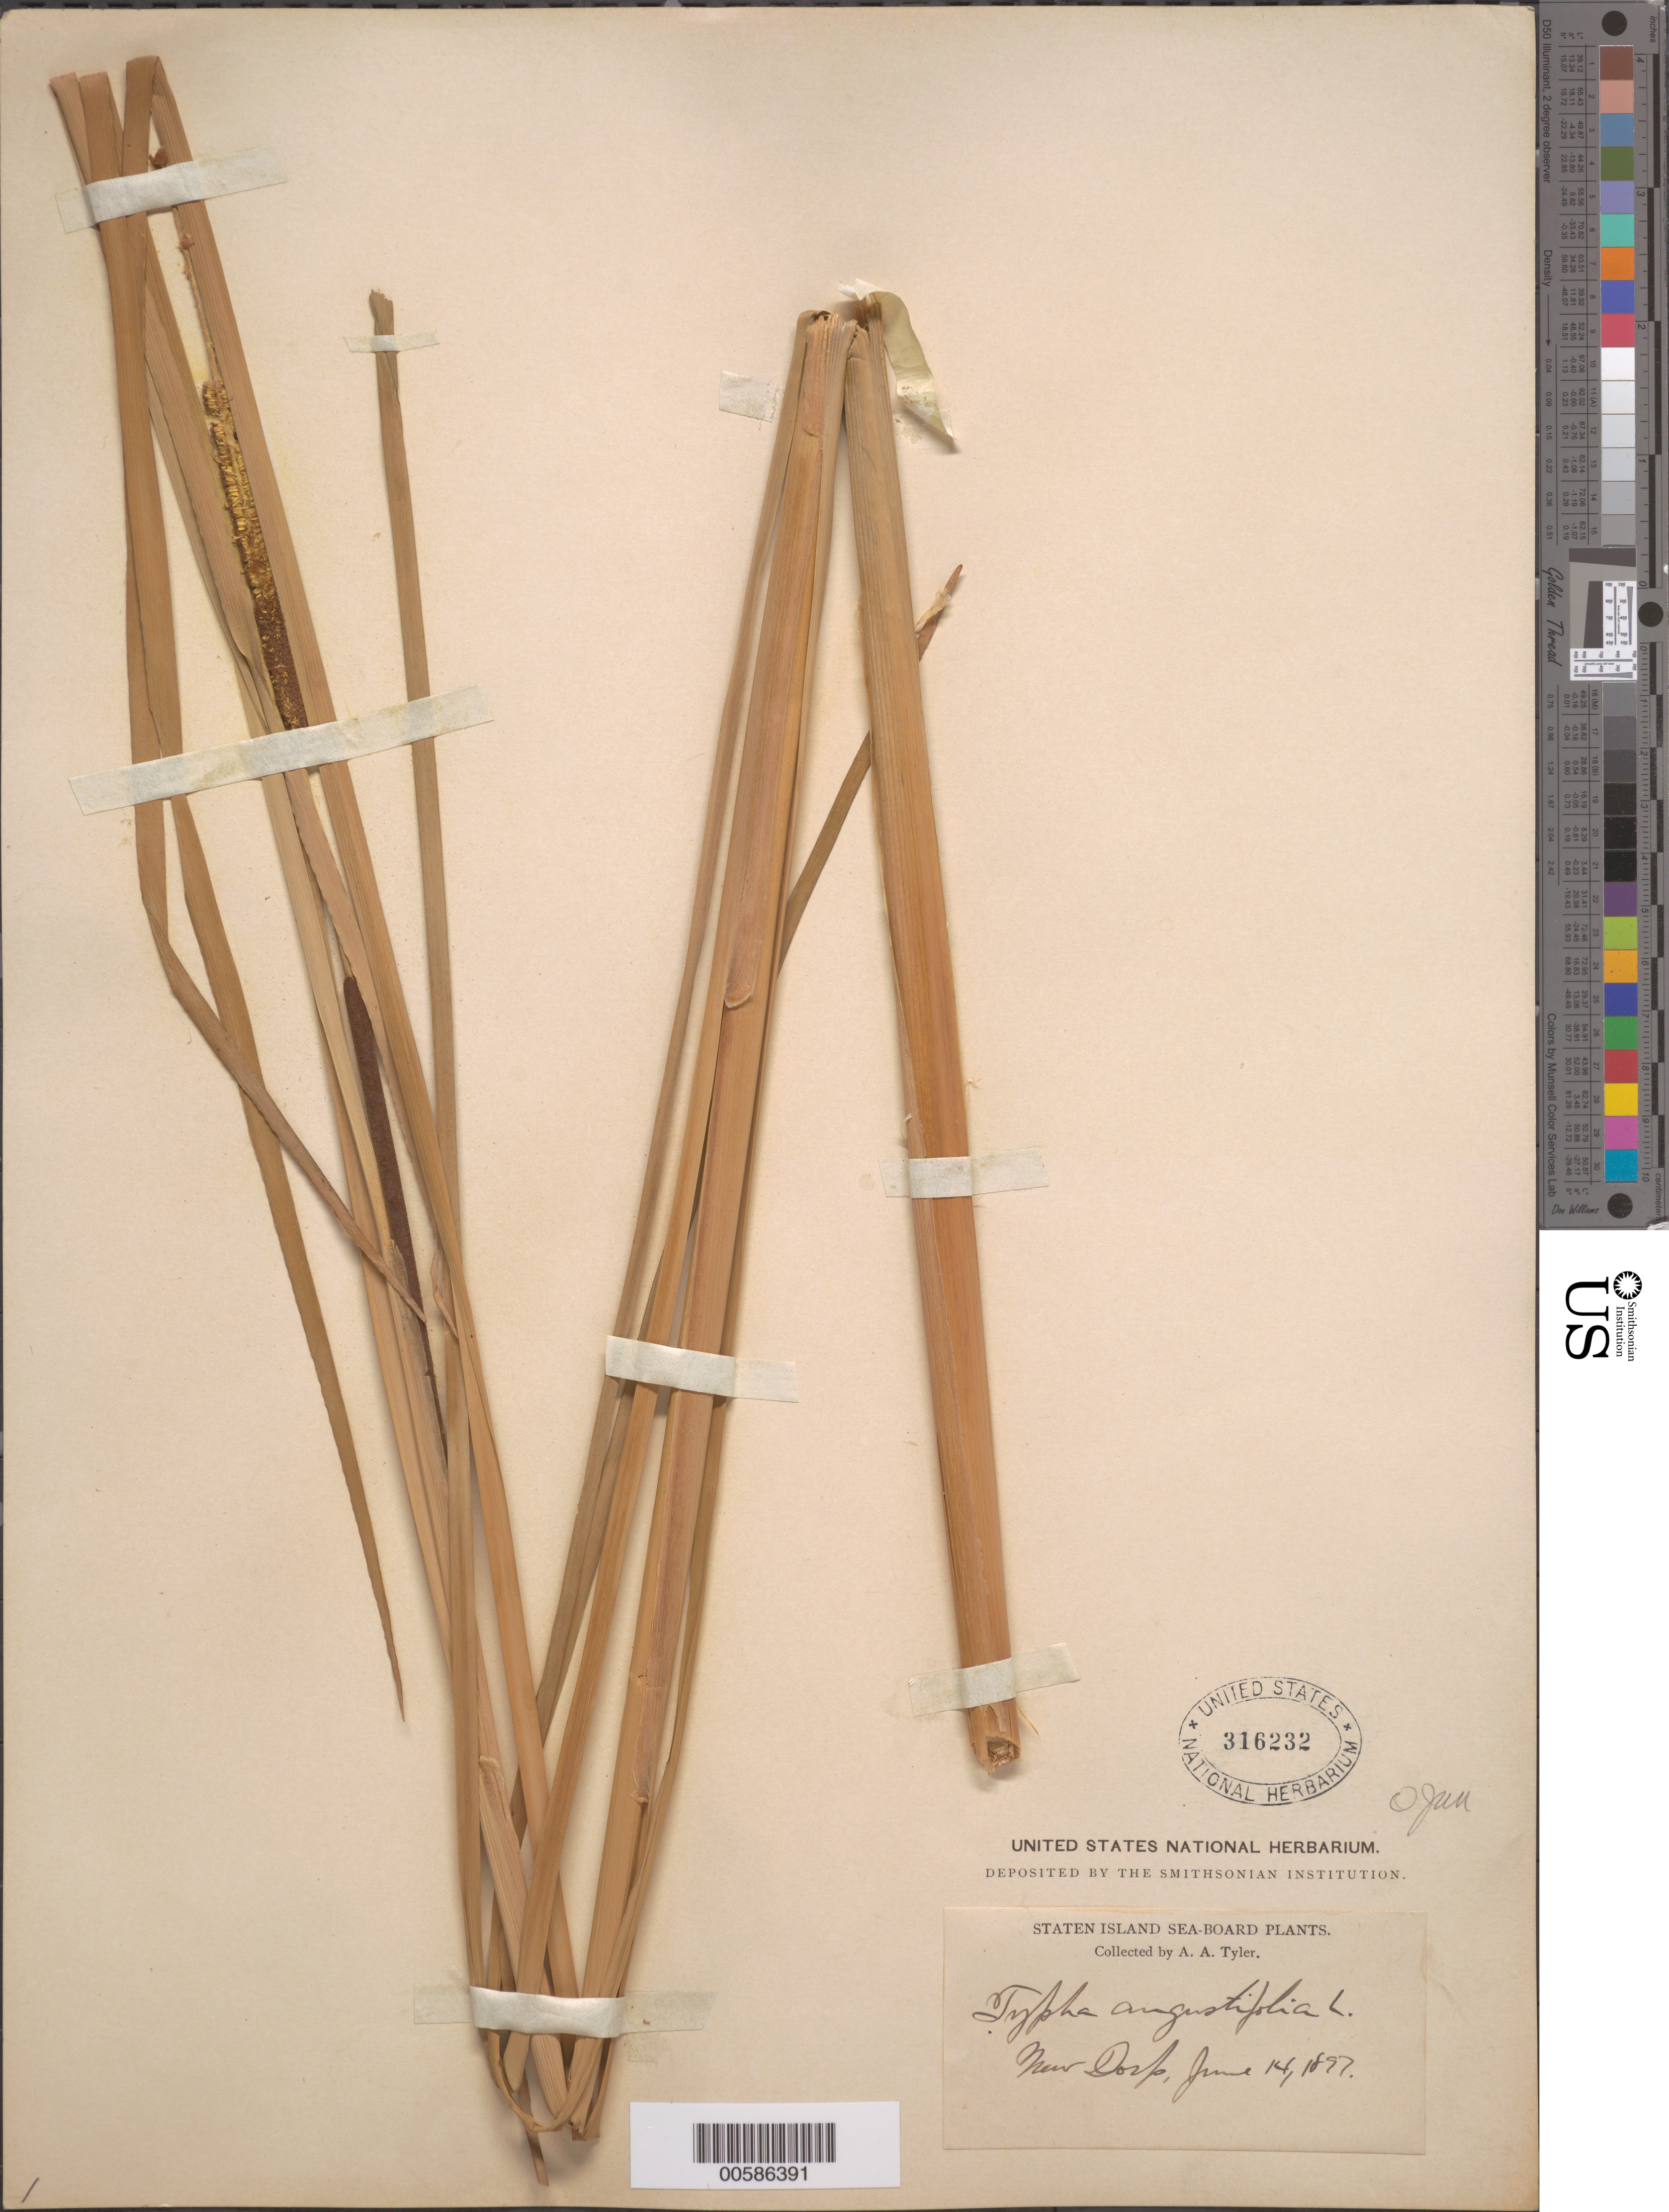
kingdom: Plantae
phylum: Tracheophyta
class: Liliopsida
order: Poales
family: Typhaceae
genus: Typha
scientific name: Typha angustifolia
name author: L.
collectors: A. Tyler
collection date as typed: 14 Jun 1897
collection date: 1897-06-14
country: United States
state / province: New York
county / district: Richmond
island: Staten Island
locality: New Dorp. [Richmond County = Borough of Staten Island]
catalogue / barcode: US 316232